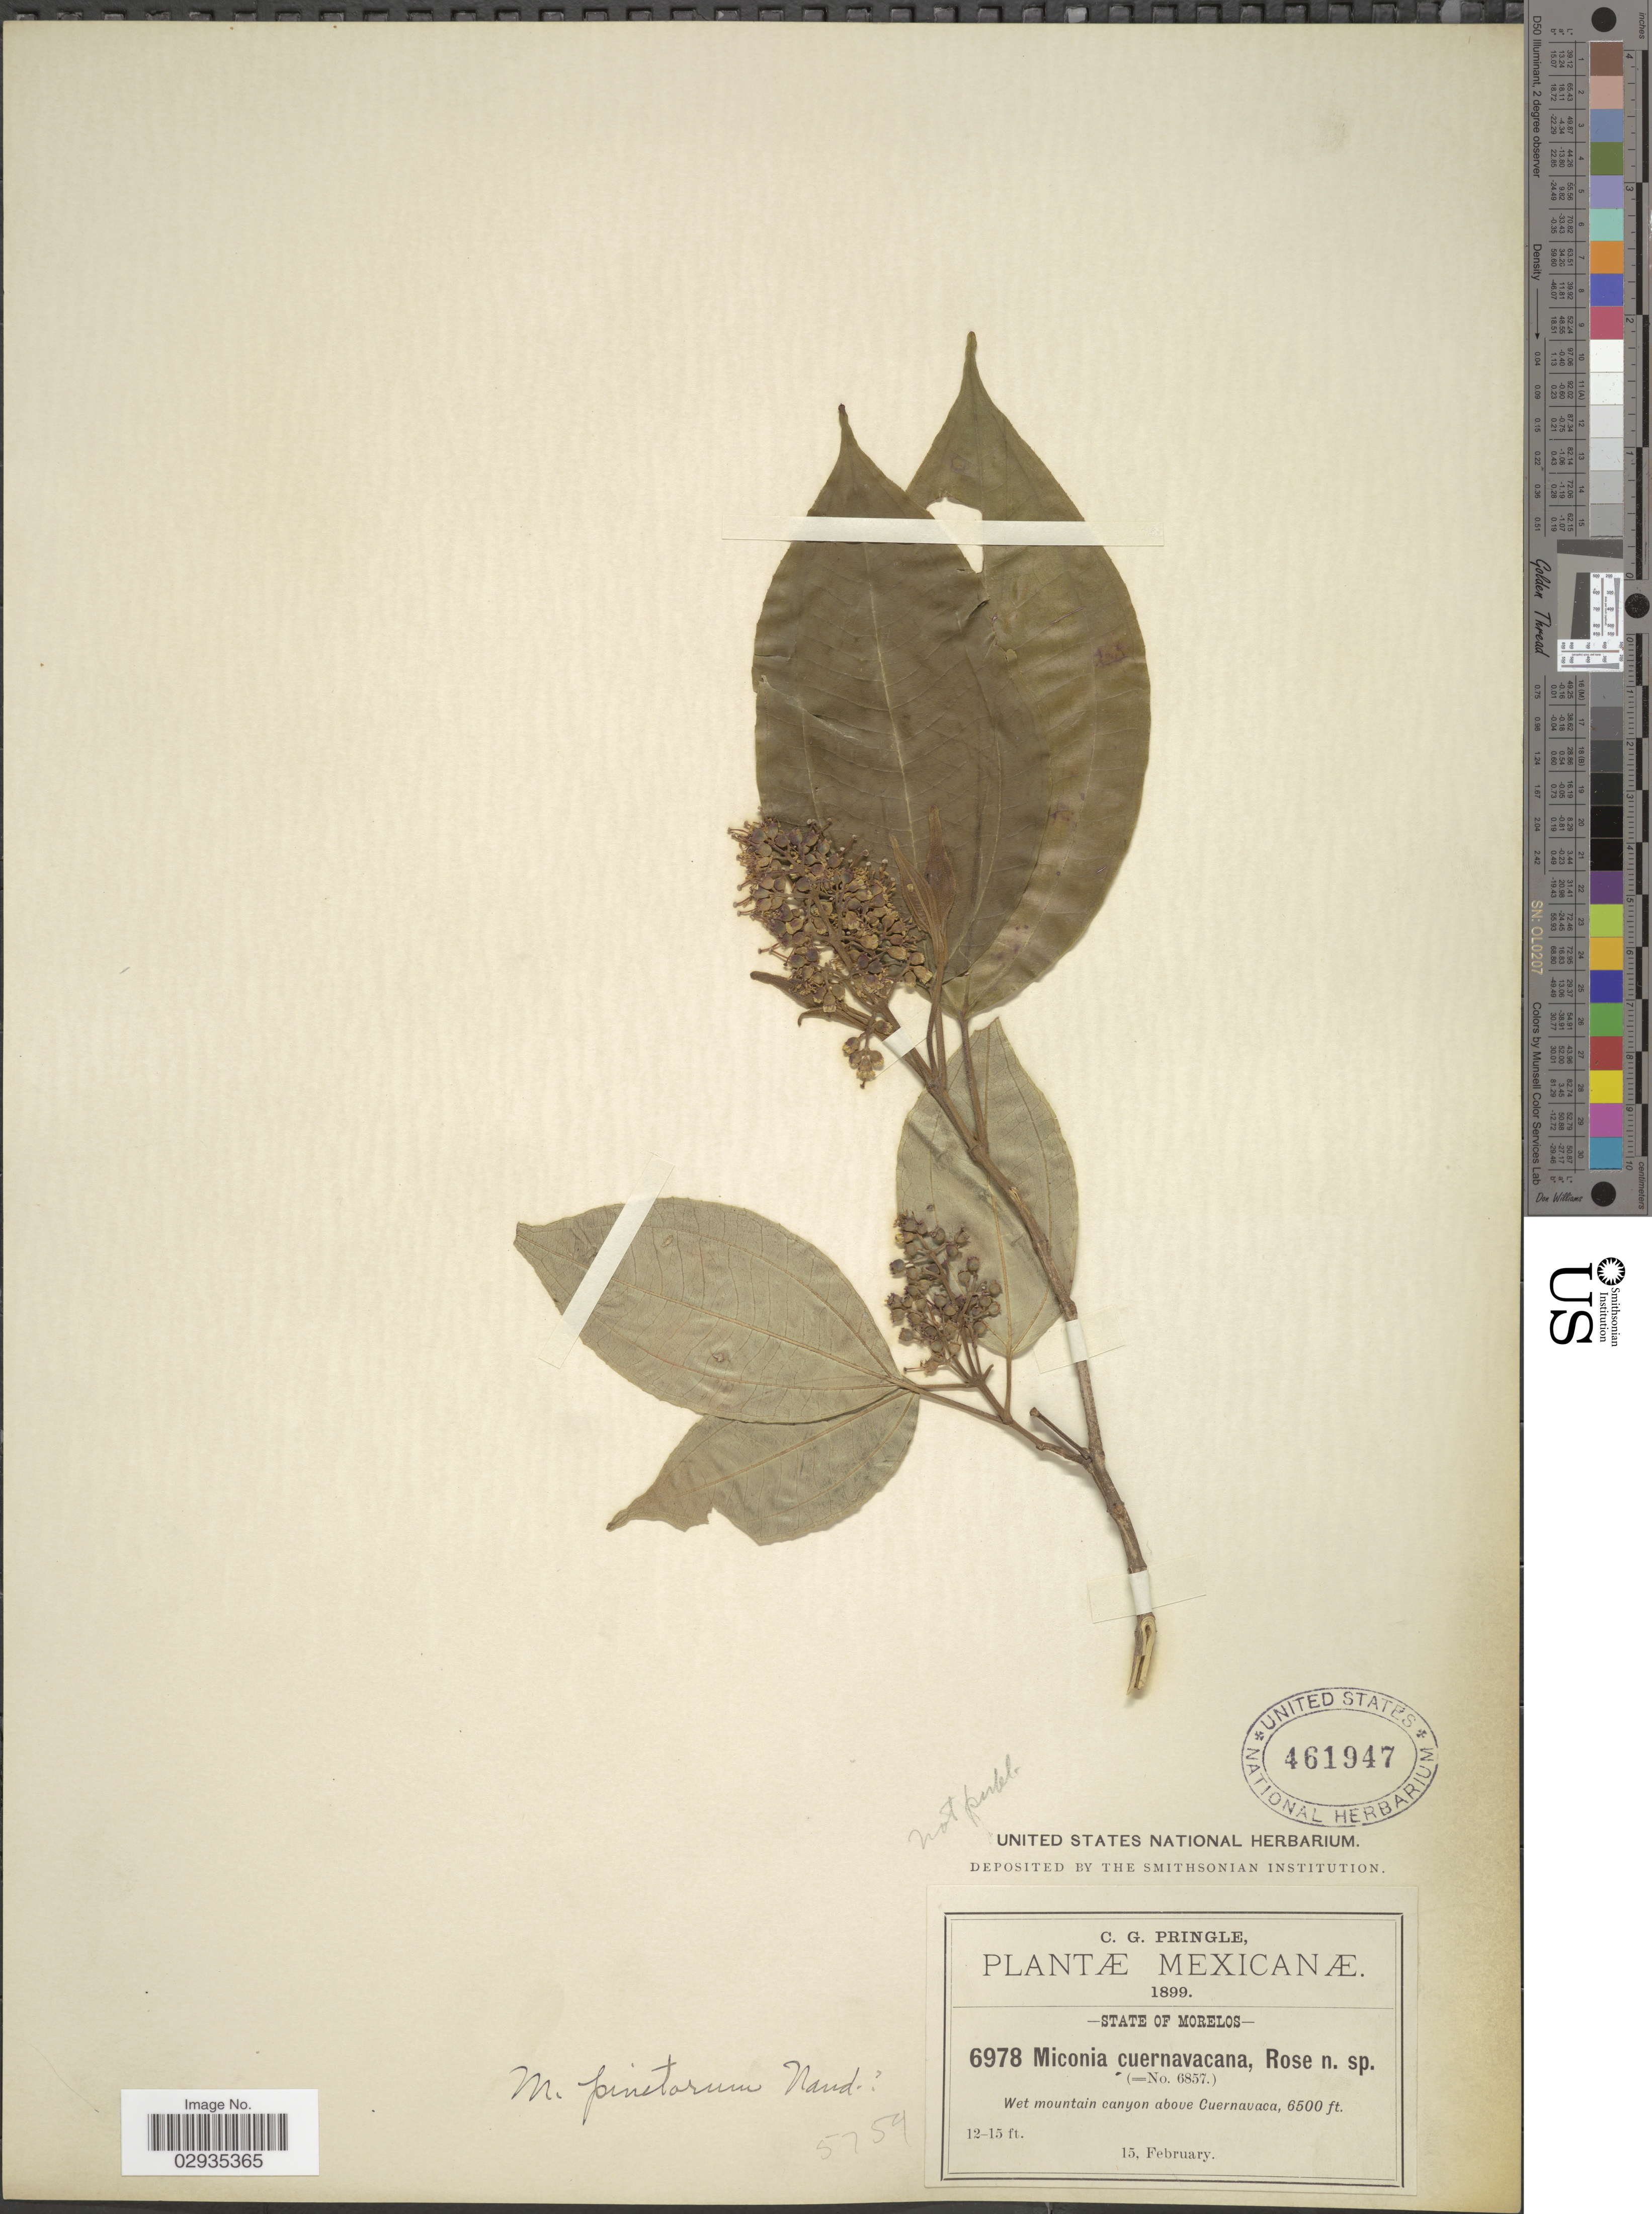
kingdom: Plantae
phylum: Tracheophyta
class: Magnoliopsida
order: Myrtales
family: Melastomataceae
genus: Miconia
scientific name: Miconia pinetorum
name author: Naudin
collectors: C. G. Pringle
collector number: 6978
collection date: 1899-02-15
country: Mexico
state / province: Morelos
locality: Wet mountain canyon above Cuernavaca.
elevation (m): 1981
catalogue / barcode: US 461947